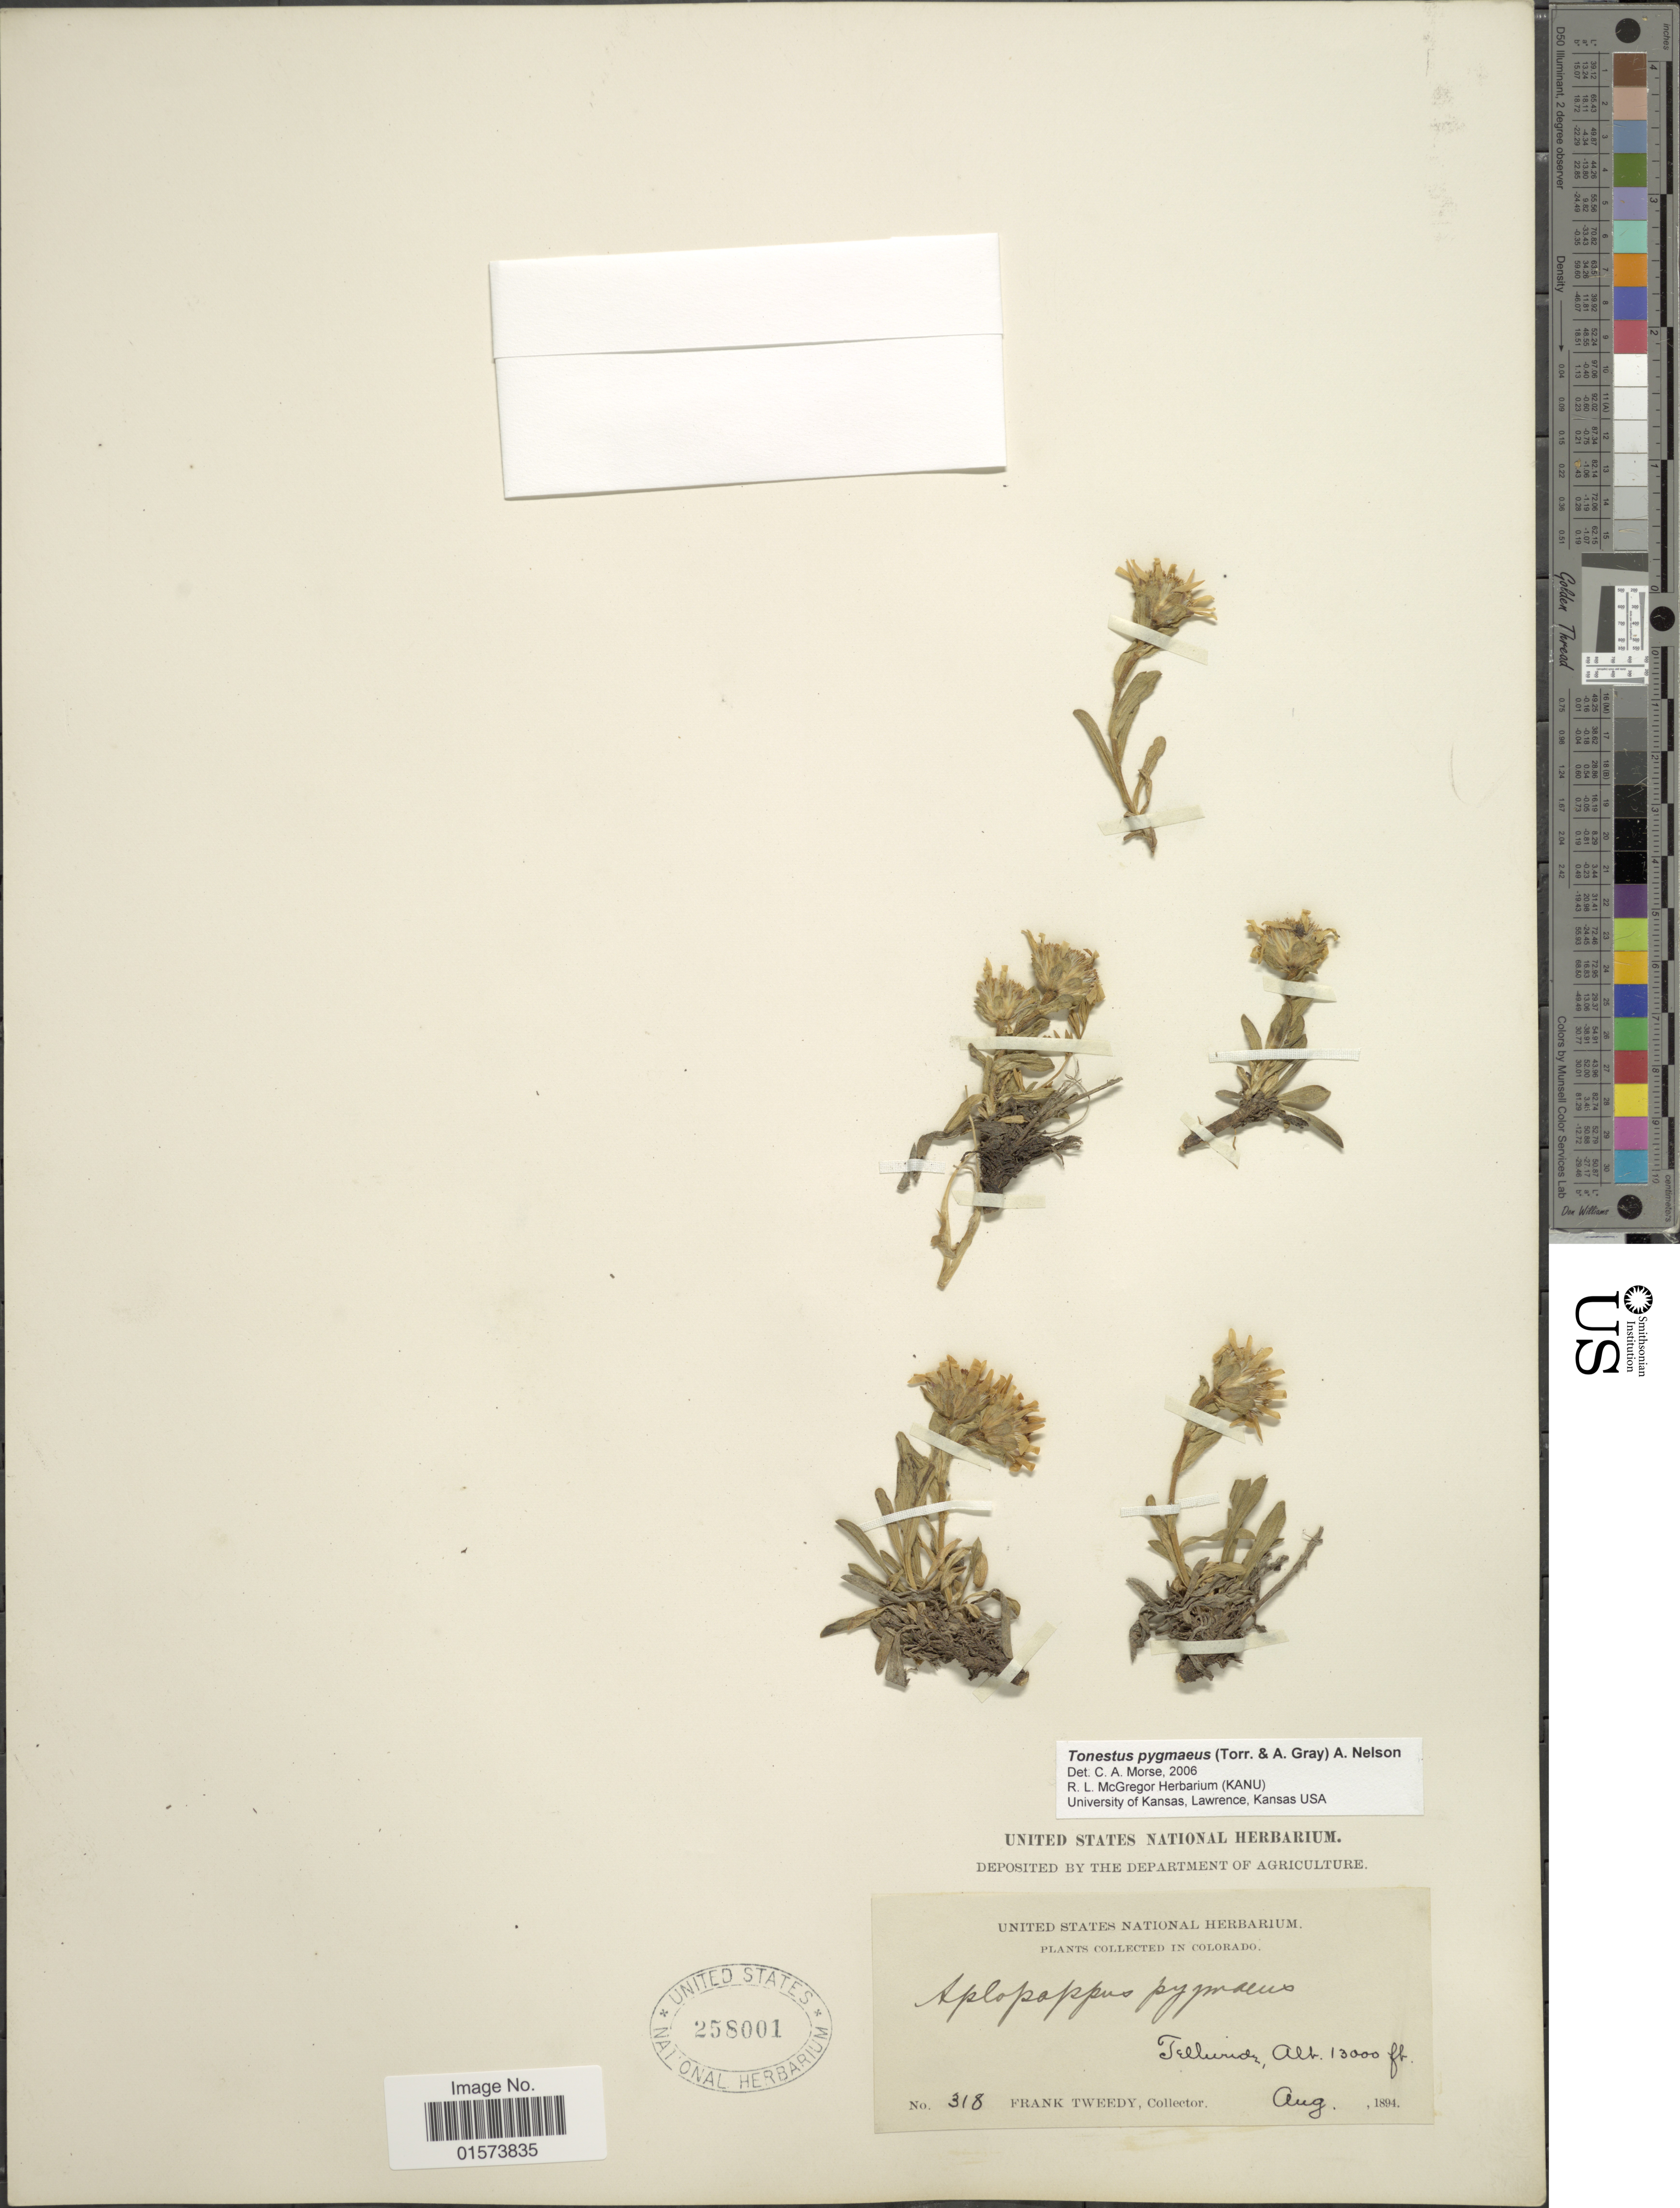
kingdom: Plantae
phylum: Tracheophyta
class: Magnoliopsida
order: Asterales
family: Asteraceae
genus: Tonestus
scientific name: Tonestus pygmaeus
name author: (Torr. & A. Gray) A. Nelson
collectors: F. Tweedy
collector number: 318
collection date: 1894-08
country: United States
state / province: Colorado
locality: Telluride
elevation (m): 3962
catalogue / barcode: US 258001